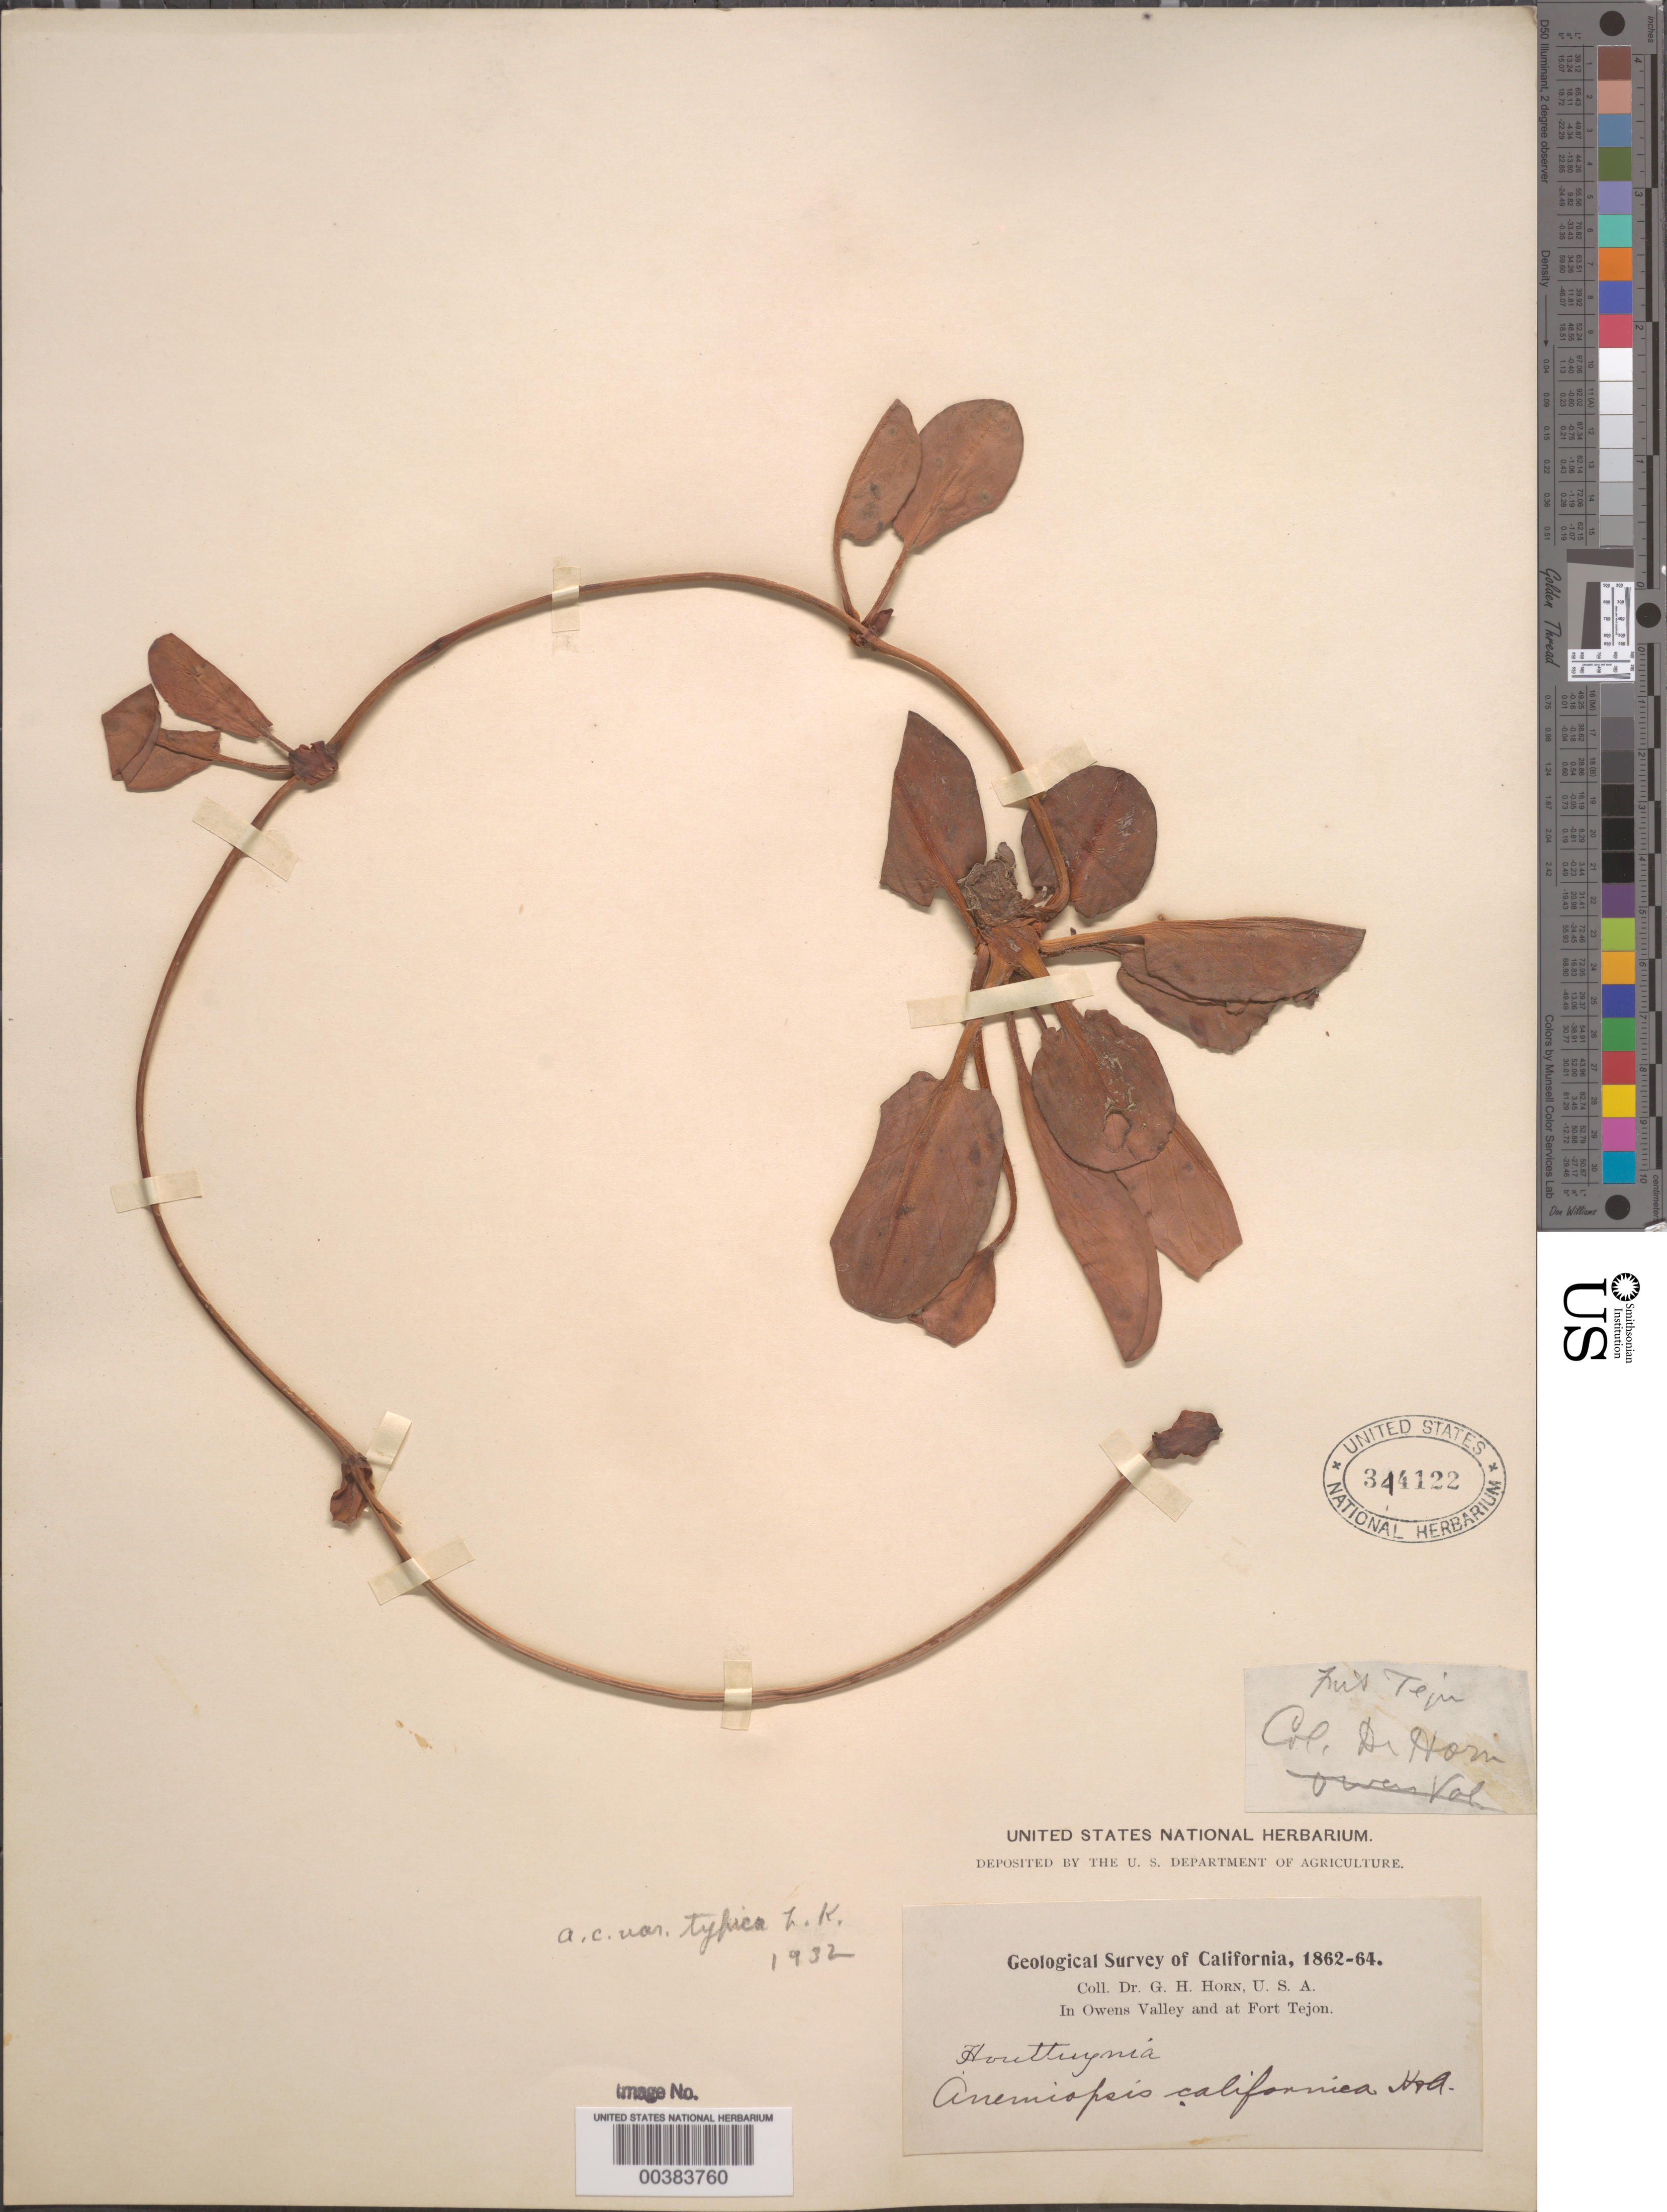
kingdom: Plantae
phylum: Tracheophyta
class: Magnoliopsida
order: Piperales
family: Saururaceae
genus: Anemopsis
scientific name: Anemopsis californica var. typica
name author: Kelso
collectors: G. Horn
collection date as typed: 1862 to -- -- 1864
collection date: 1862/1864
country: United States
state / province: California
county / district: Kern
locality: Ft. tejon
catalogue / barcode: US 344122